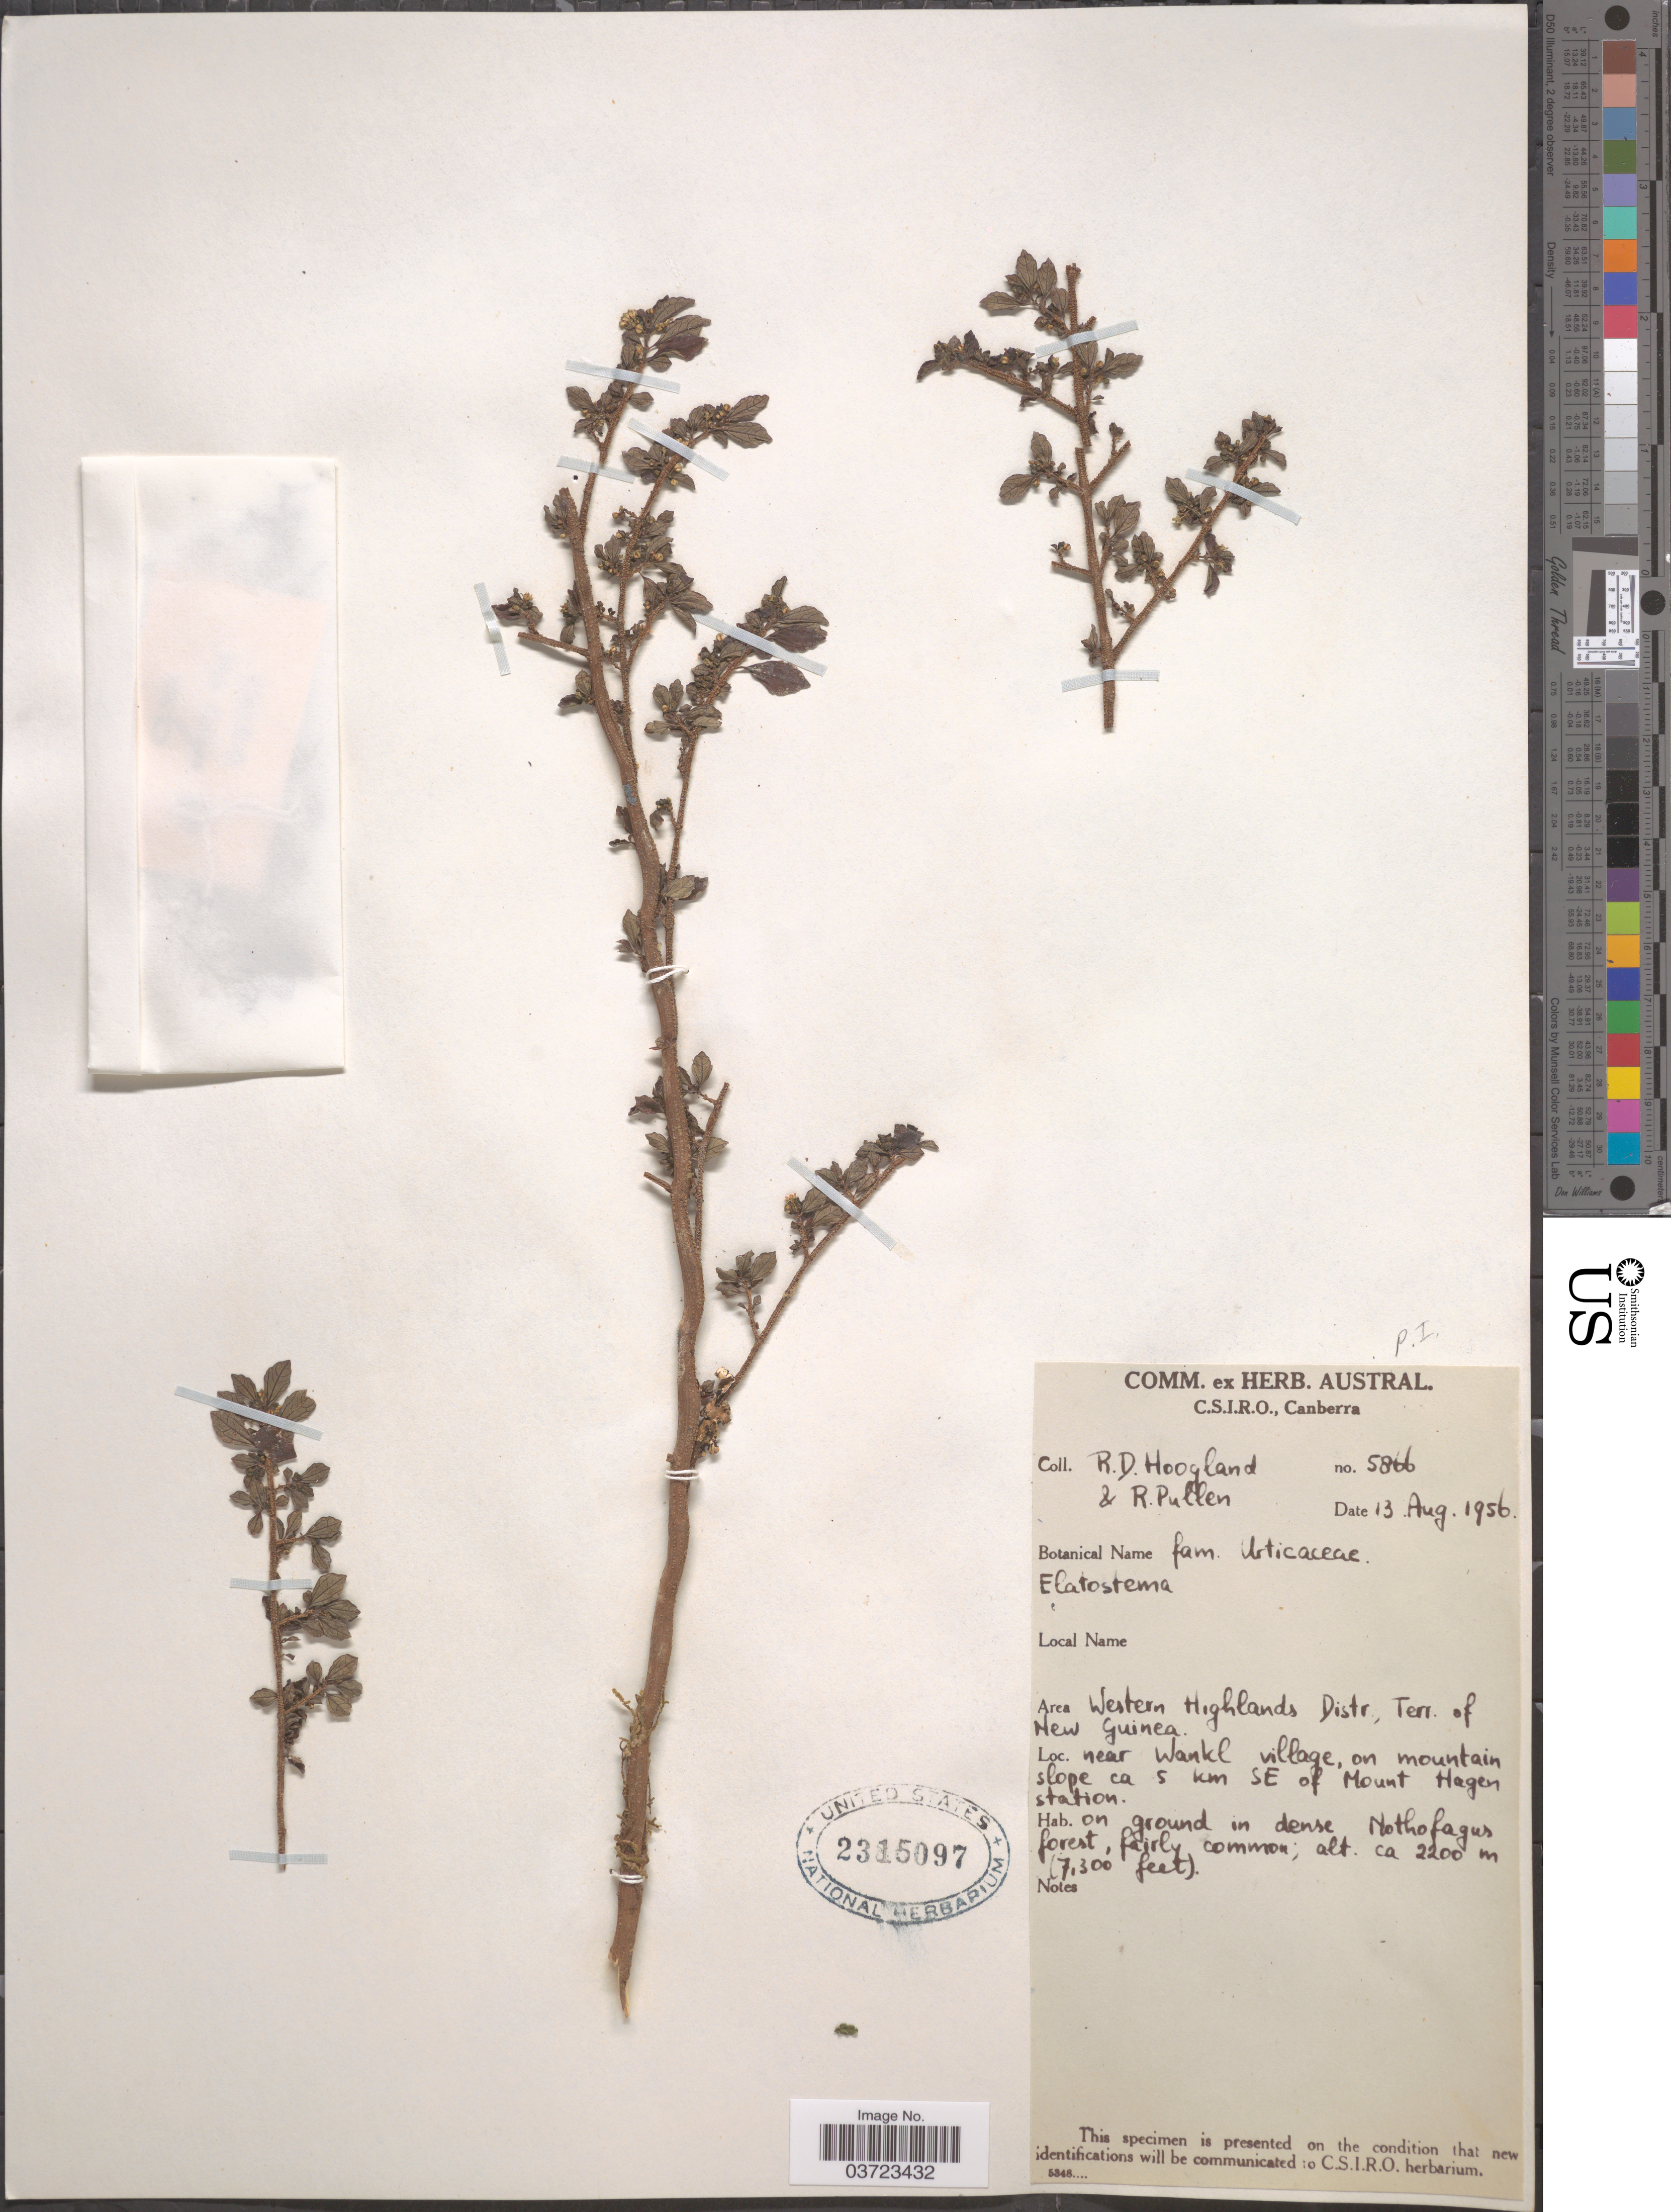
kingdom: Plantae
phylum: Tracheophyta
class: Magnoliopsida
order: Rosales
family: Urticaceae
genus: Elatostema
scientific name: Elatostema sp.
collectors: R. D. Hoogland & R. Pullen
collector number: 5866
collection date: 1956-08-13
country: Papua New Guinea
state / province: Western Highlands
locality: Area Western Highlands Distr., Terr. of New Guinea. near Wankl village, on mountain slope ca 5 km SE of Mount Hagen Station.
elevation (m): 2200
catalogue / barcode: US 2315097